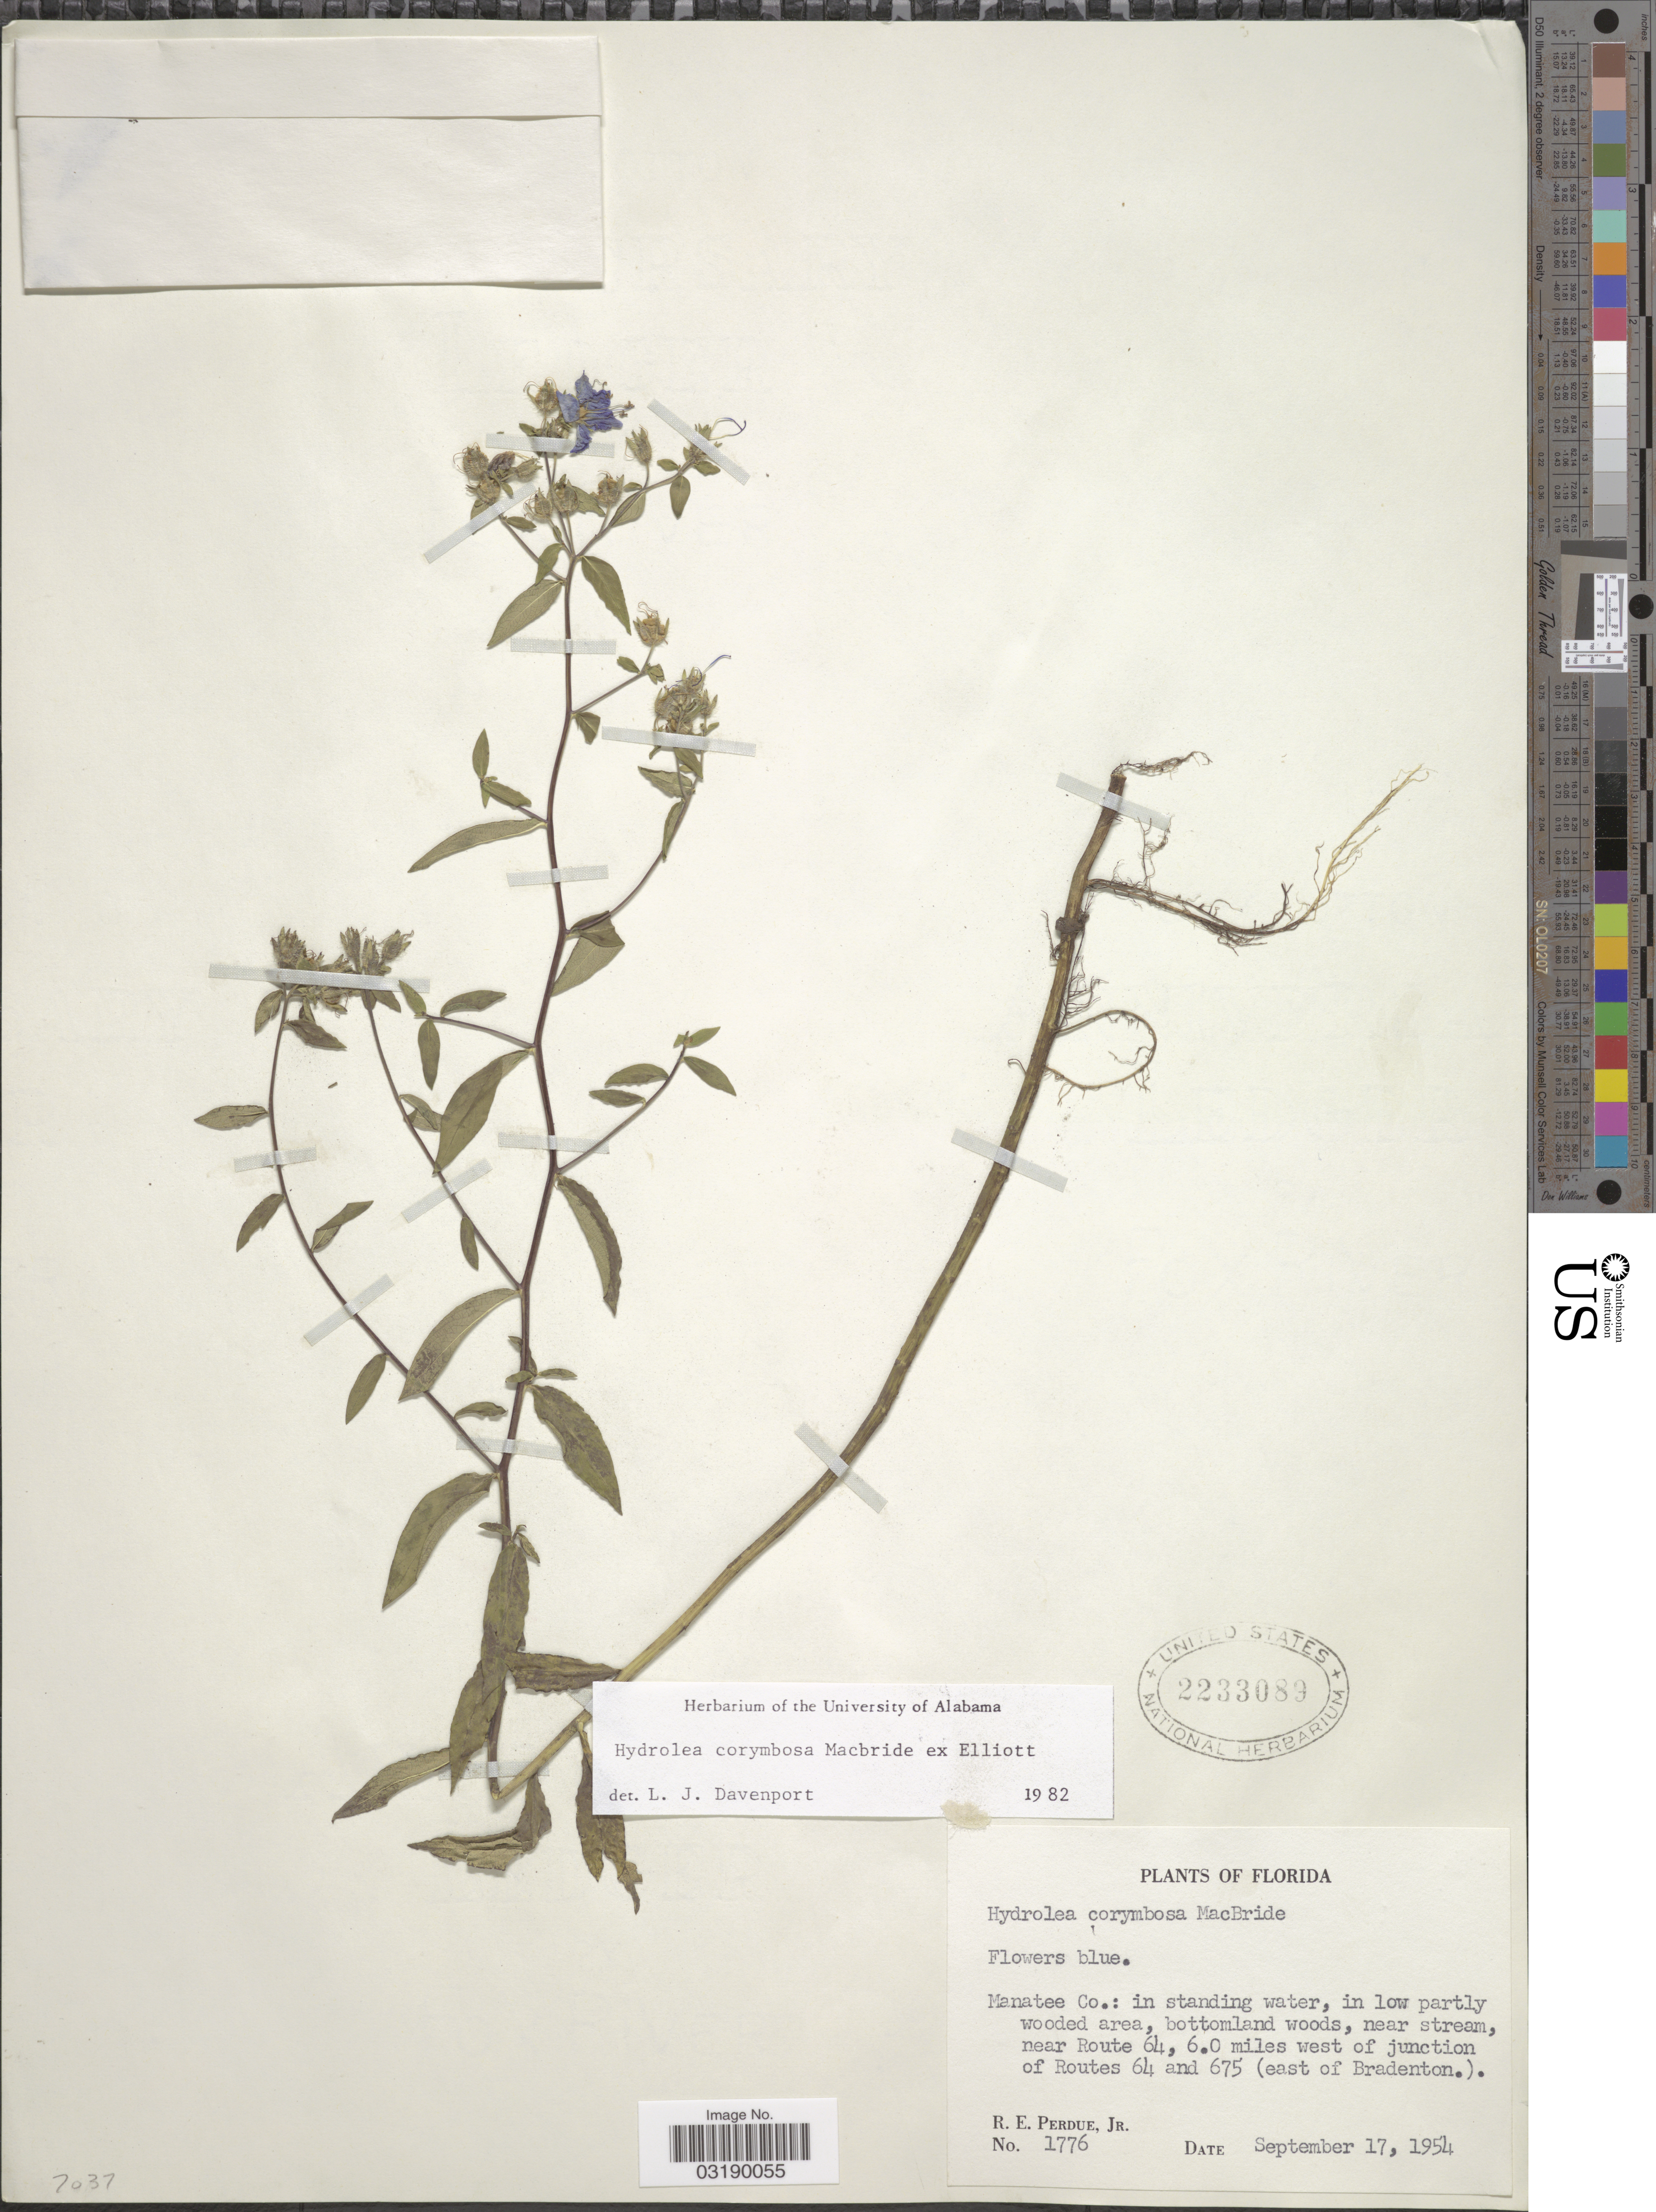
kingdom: Plantae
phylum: Tracheophyta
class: Magnoliopsida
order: Solanales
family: Hydroleaceae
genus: Hydrolea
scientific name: Hydrolea corymbosa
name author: J. Macbr. ex Elliott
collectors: R. E. Perdue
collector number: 1776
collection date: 1954-09-17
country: United States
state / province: Florida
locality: Manatee Co.: near Route 64, 6.0 miles west of junction of Routes 64 and 675 (east of Bradenton)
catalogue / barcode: US 2233089